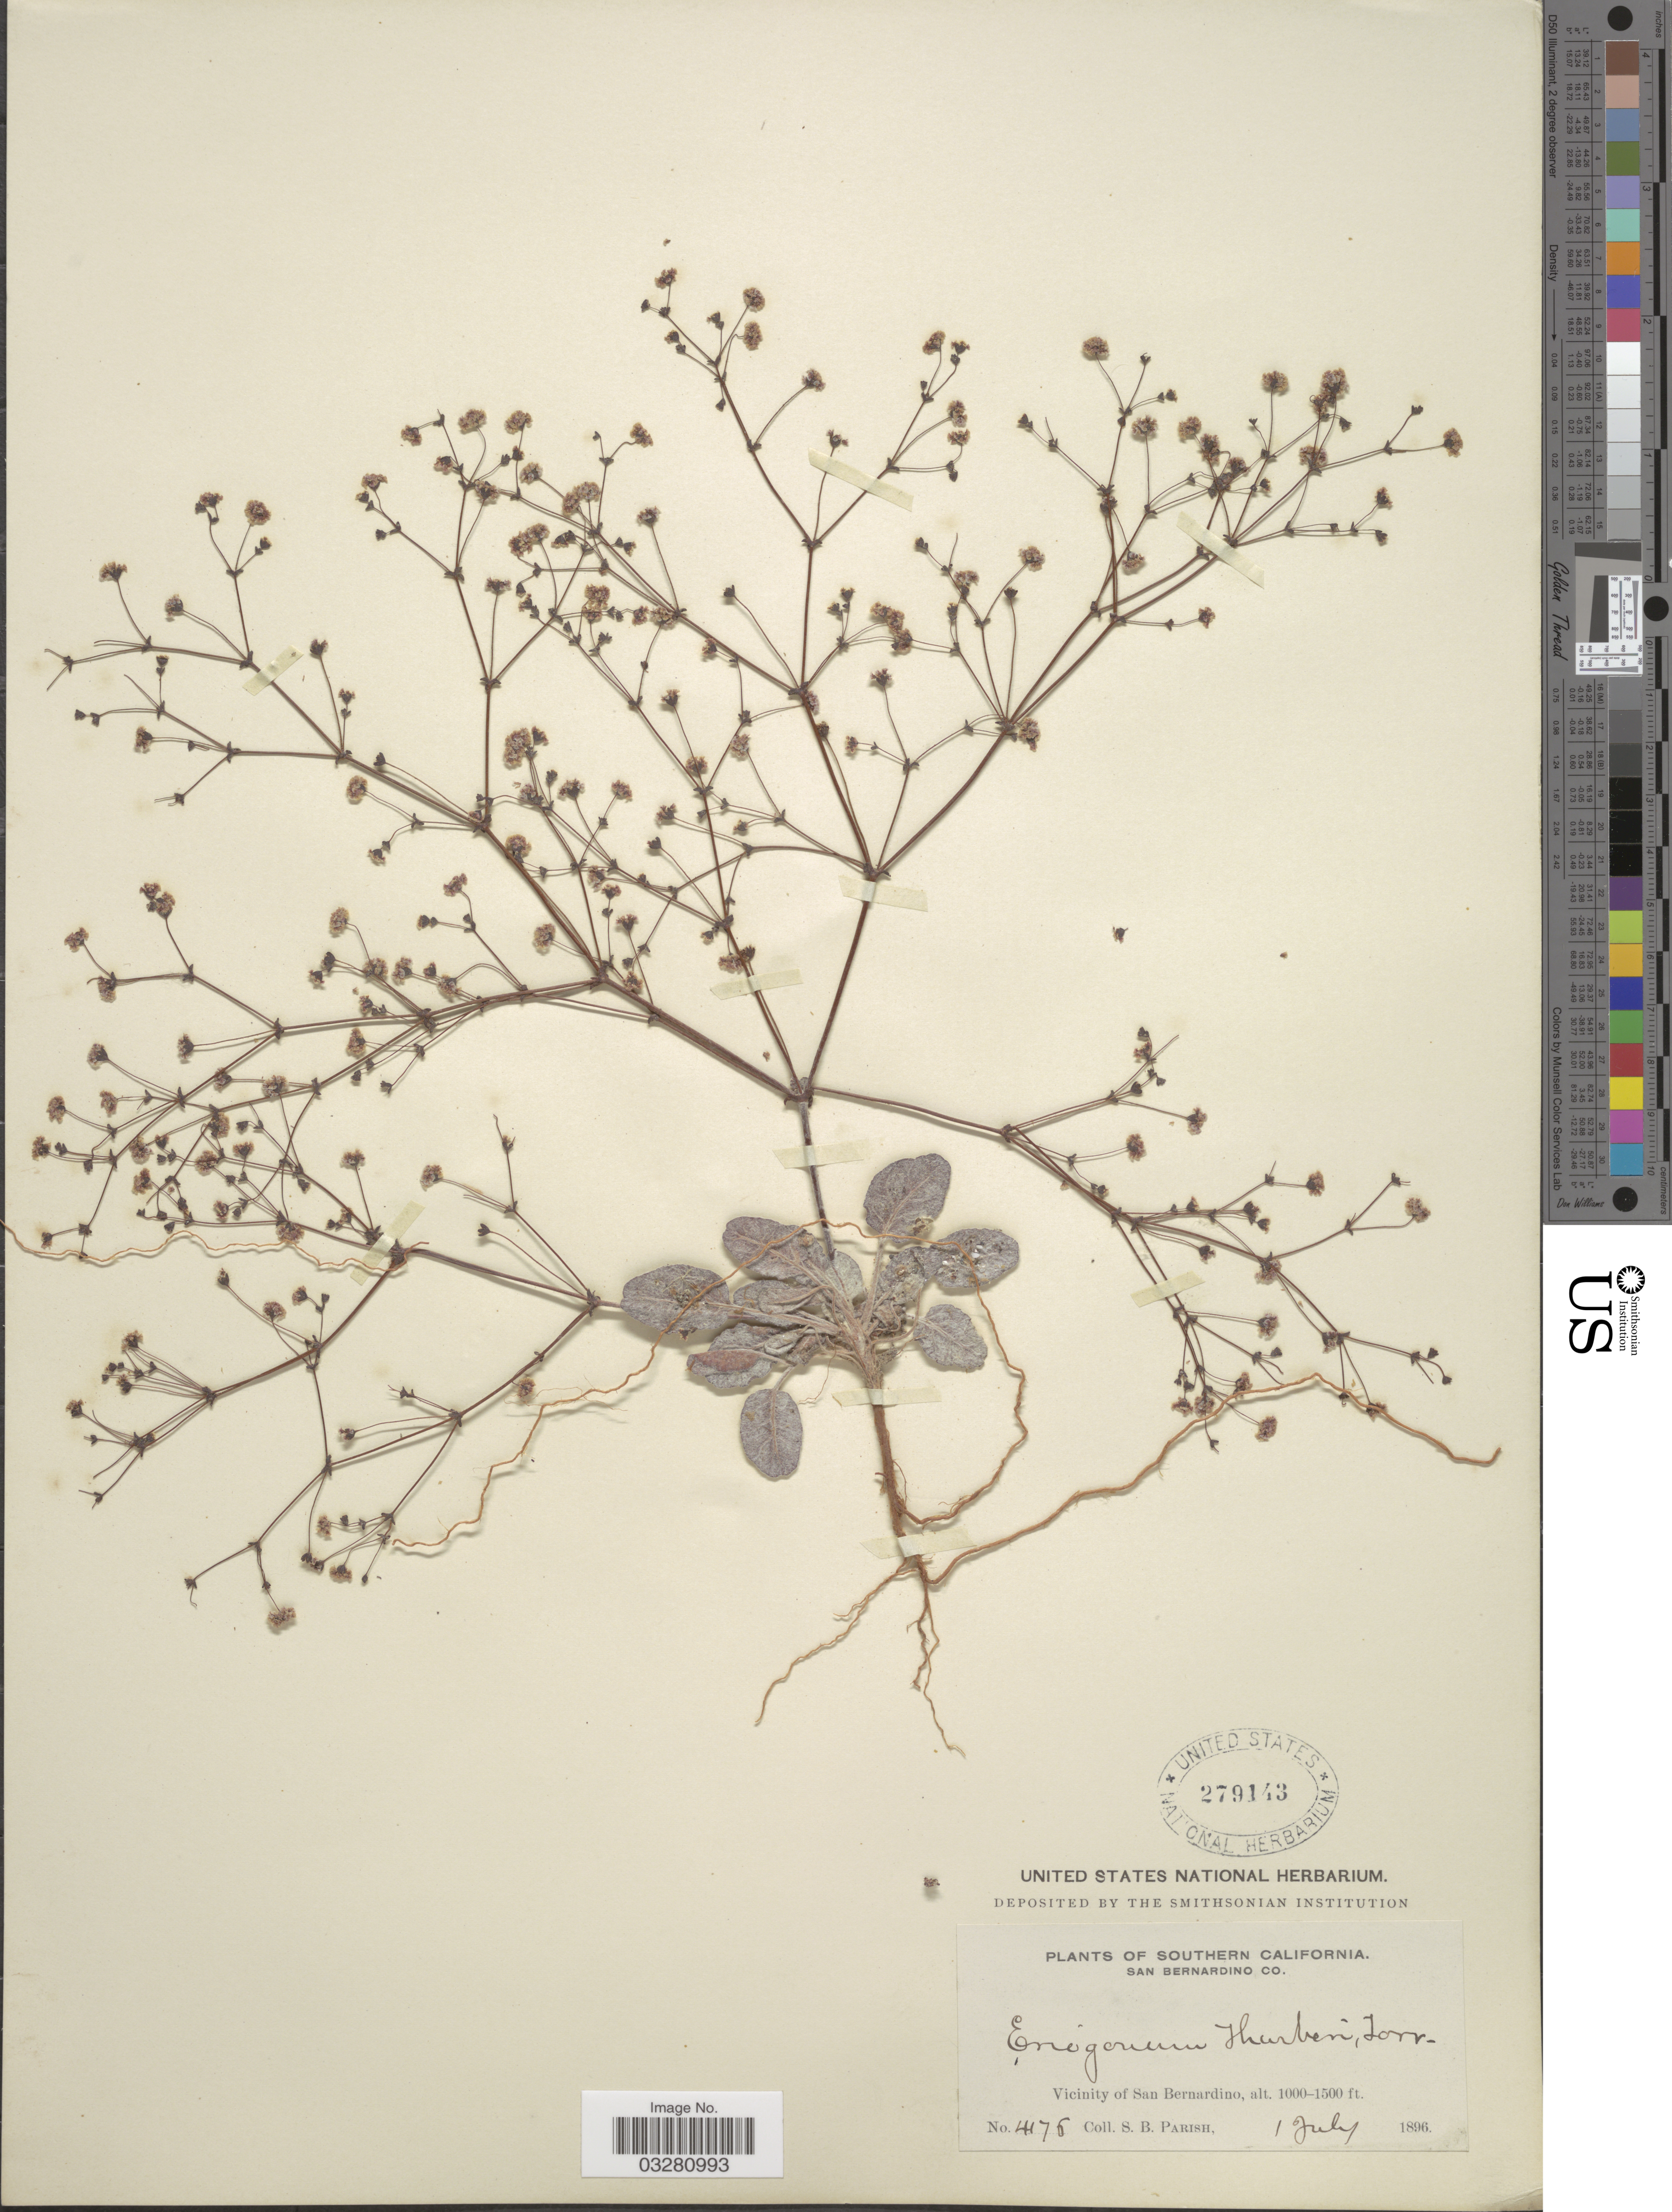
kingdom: Plantae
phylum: Tracheophyta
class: Magnoliopsida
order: Caryophyllales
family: Polygonaceae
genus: Eriogonum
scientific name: Eriogonum thurberi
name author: Torr.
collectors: S. B. Parish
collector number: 4176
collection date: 1896-07-01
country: United States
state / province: California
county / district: San Bernardino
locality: Southern California. San Bernardino Co. Vicinity of San Bernardino.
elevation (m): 305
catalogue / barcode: US 279143